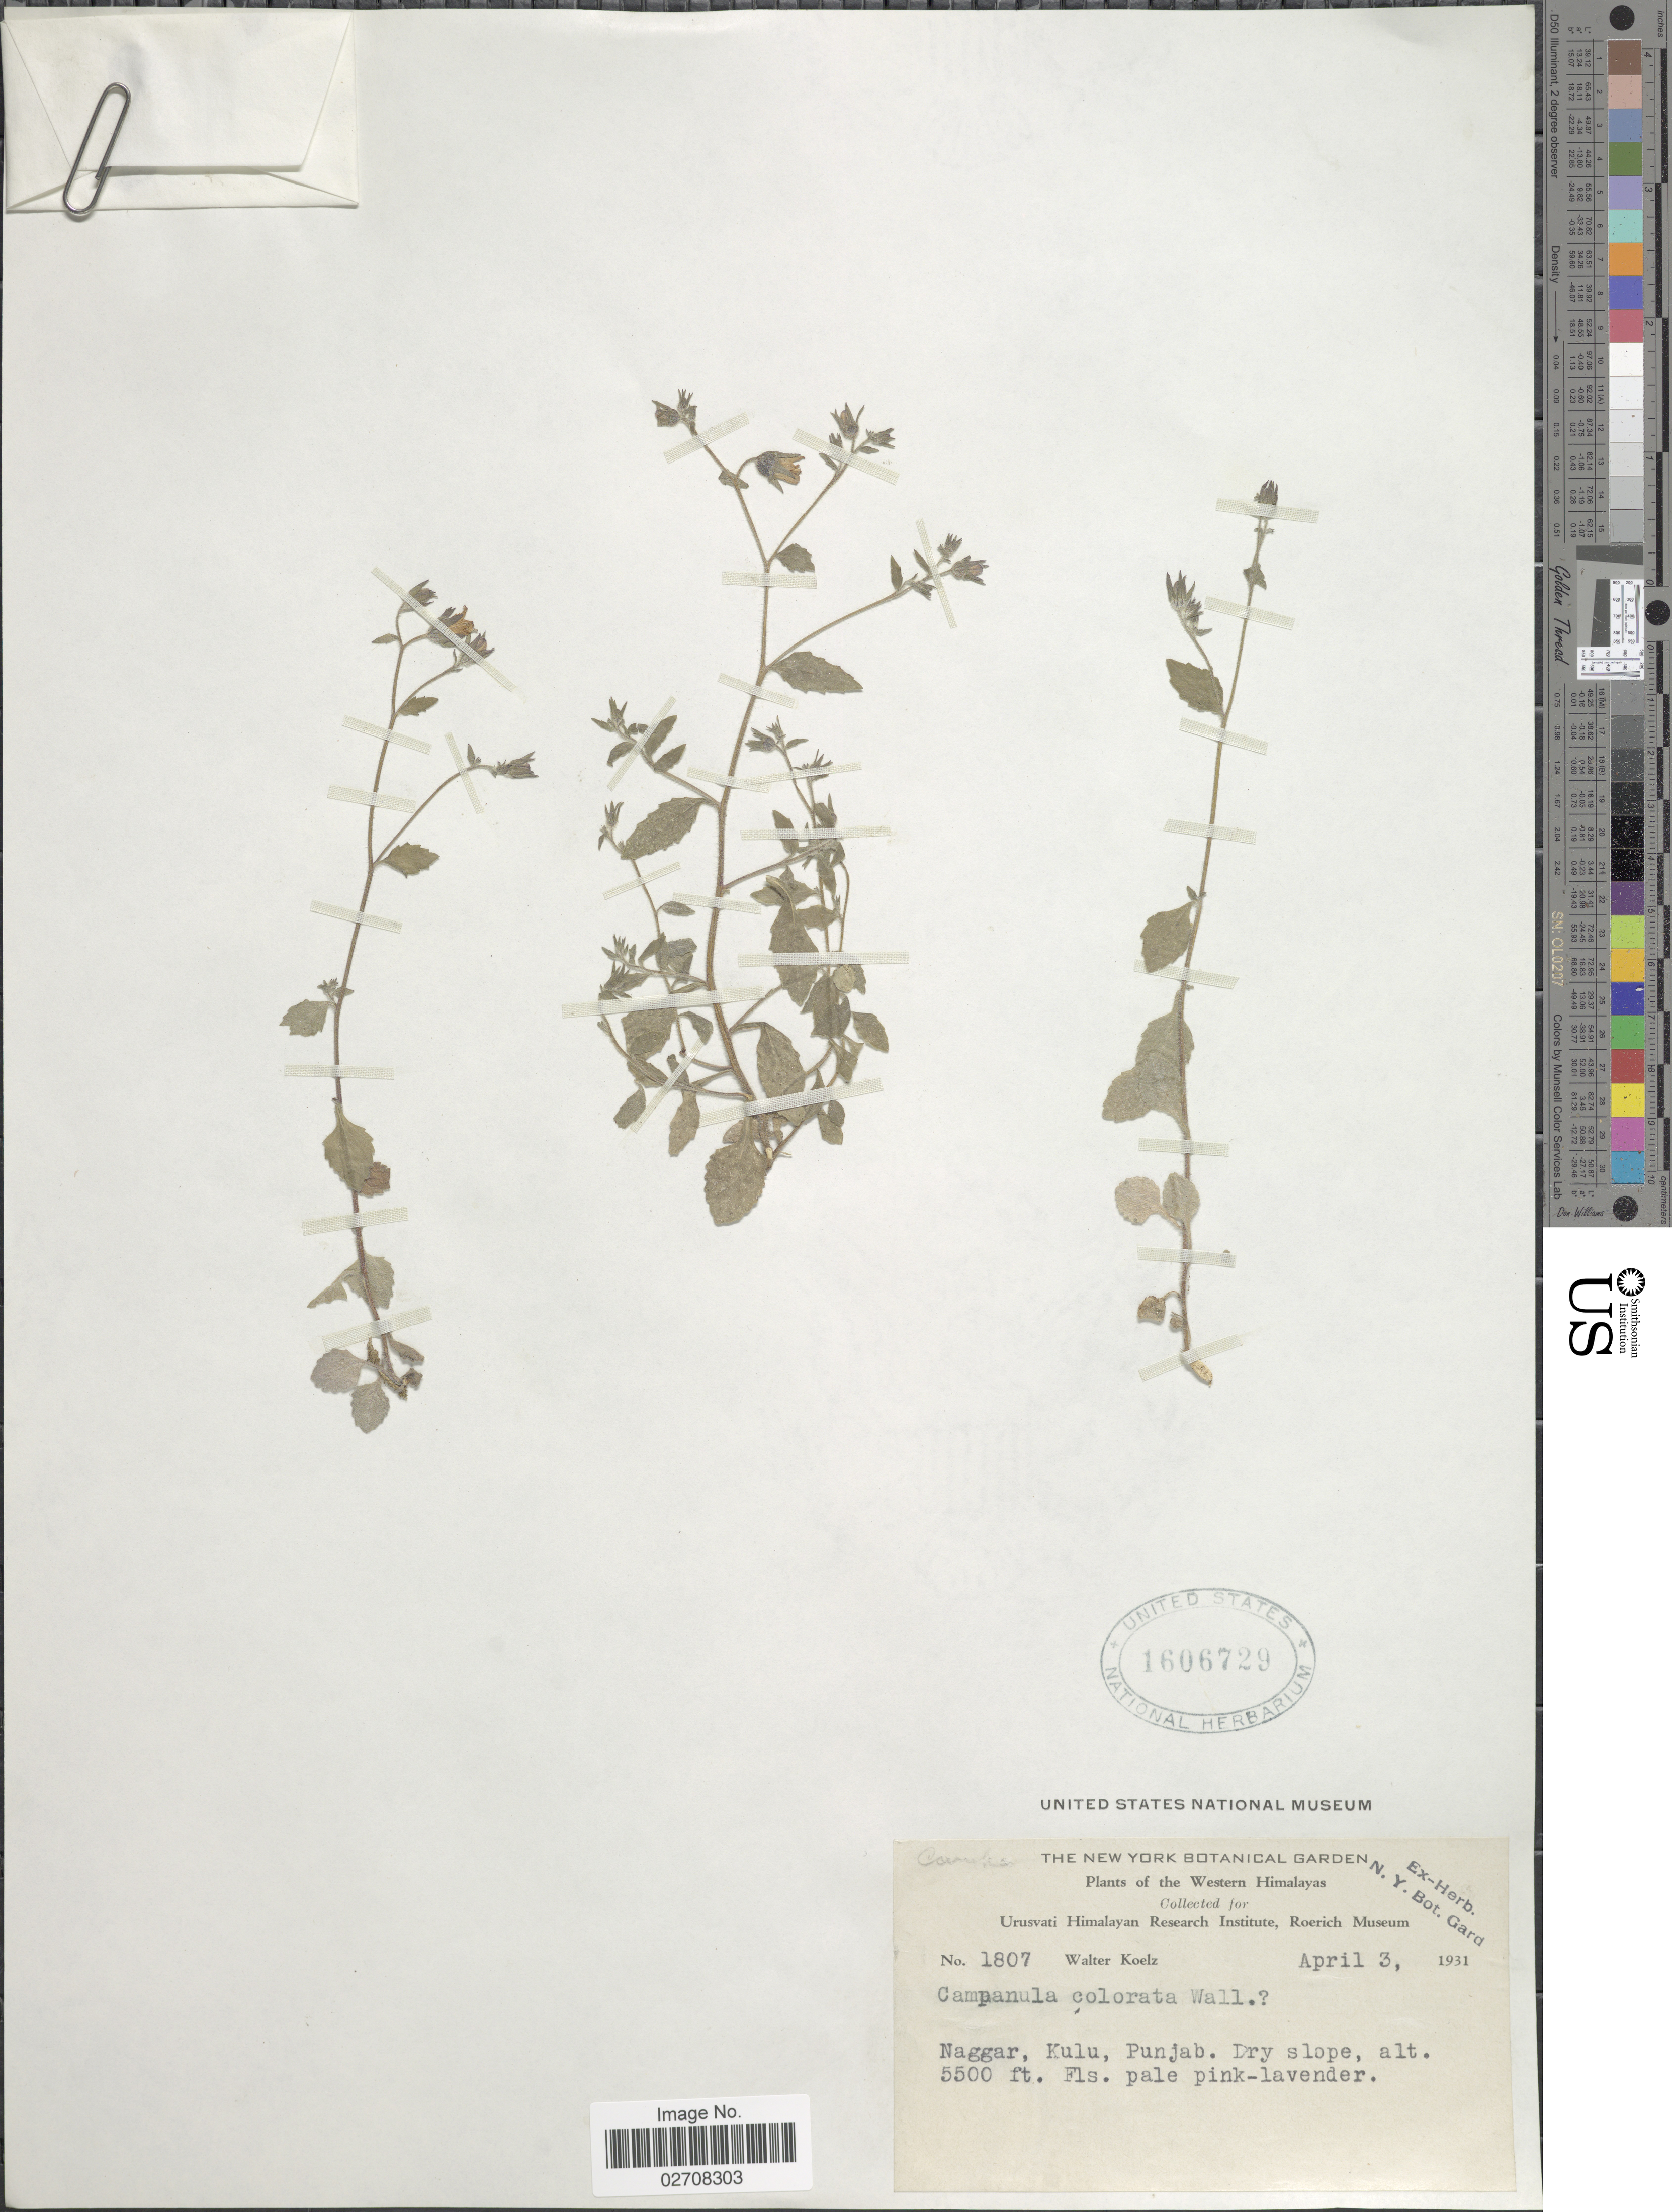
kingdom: Plantae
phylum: Tracheophyta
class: Magnoliopsida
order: Asterales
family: Campanulaceae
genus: Campanula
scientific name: Campanula colorata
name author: Wall.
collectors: W. N. Koelz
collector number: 1807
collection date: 1931-04-03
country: India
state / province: Punjab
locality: Western Himalayas. Naggar, Kulu.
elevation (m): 1676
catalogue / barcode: US 1606729